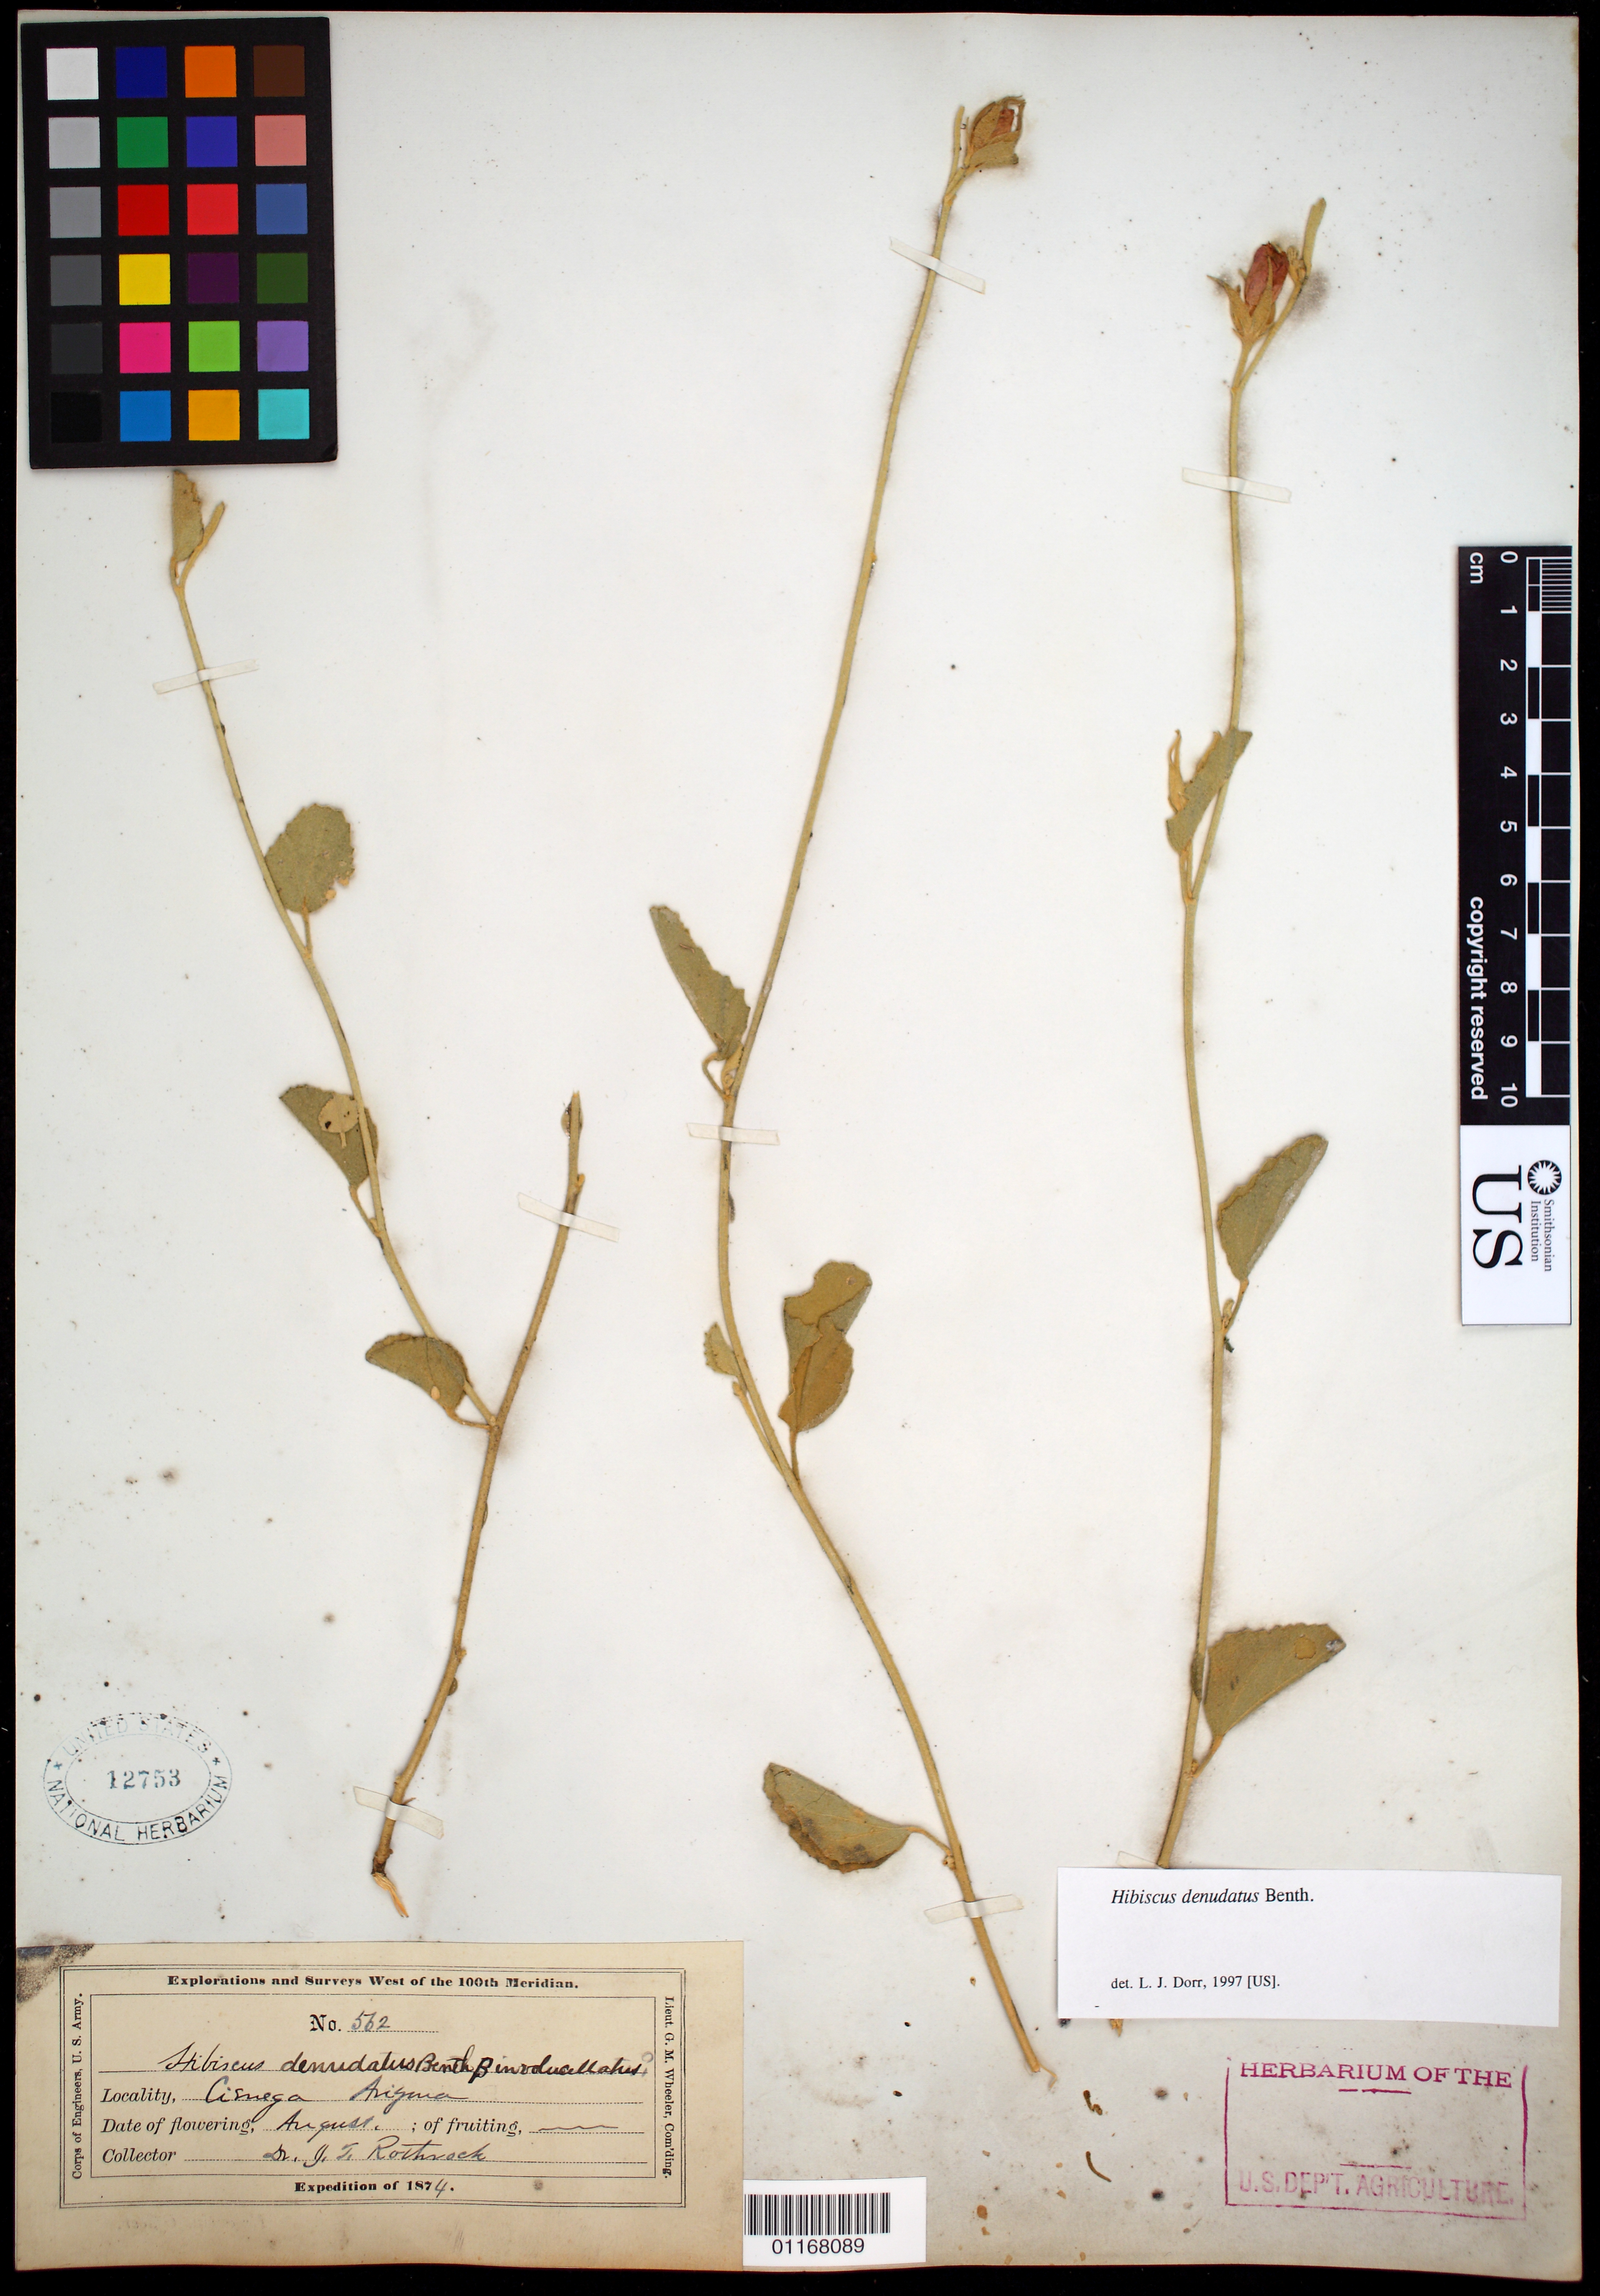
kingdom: Plantae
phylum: Tracheophyta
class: Magnoliopsida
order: Malvales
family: Malvaceae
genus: Hibiscus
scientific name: Hibiscus denudatus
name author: Benth.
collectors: J. T. Rothrock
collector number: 562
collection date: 1874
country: United States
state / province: Arizona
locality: Cinega.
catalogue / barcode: US 12753